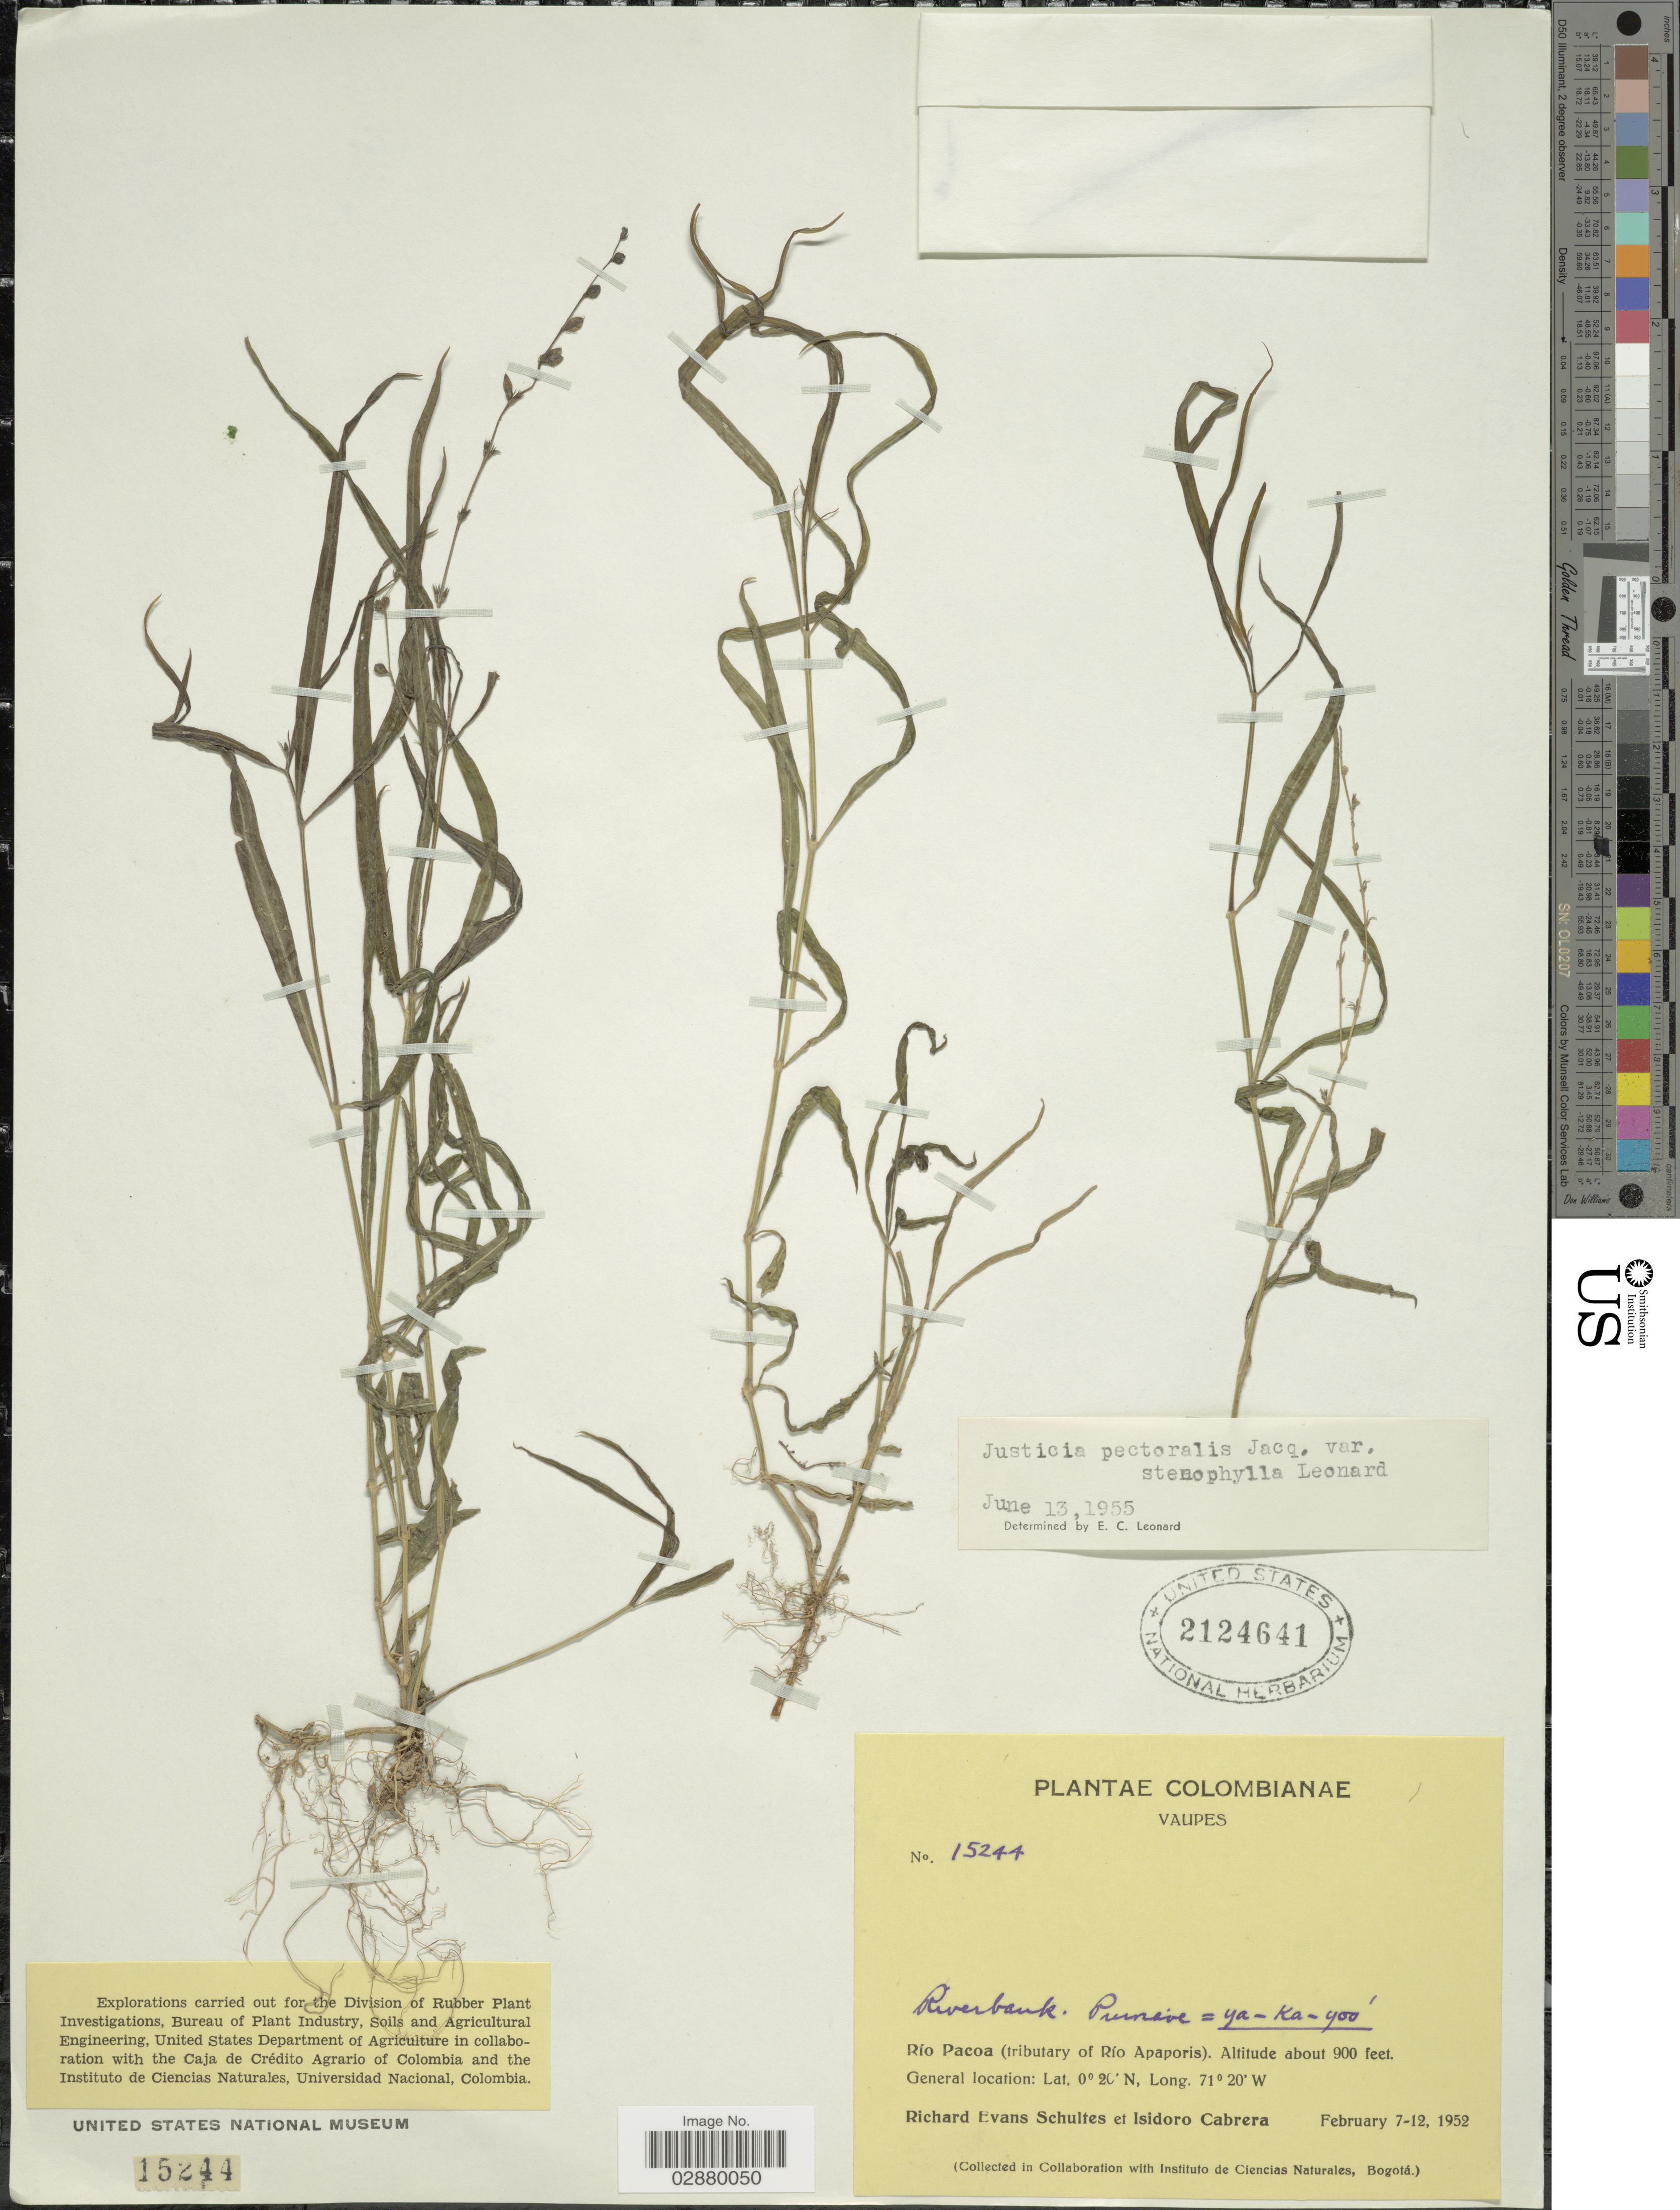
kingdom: Plantae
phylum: Tracheophyta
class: Magnoliopsida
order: Lamiales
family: Acanthaceae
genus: Justicia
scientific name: Justicia pectoralis var. stenophylla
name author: Leonard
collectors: R. E. Schultes & I. Cabrera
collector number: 15244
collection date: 1952-02-07/1952-02-12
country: Colombia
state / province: Vaupés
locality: Río Pacoa (tributary of Río Apaporis).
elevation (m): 274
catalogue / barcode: US 2124641